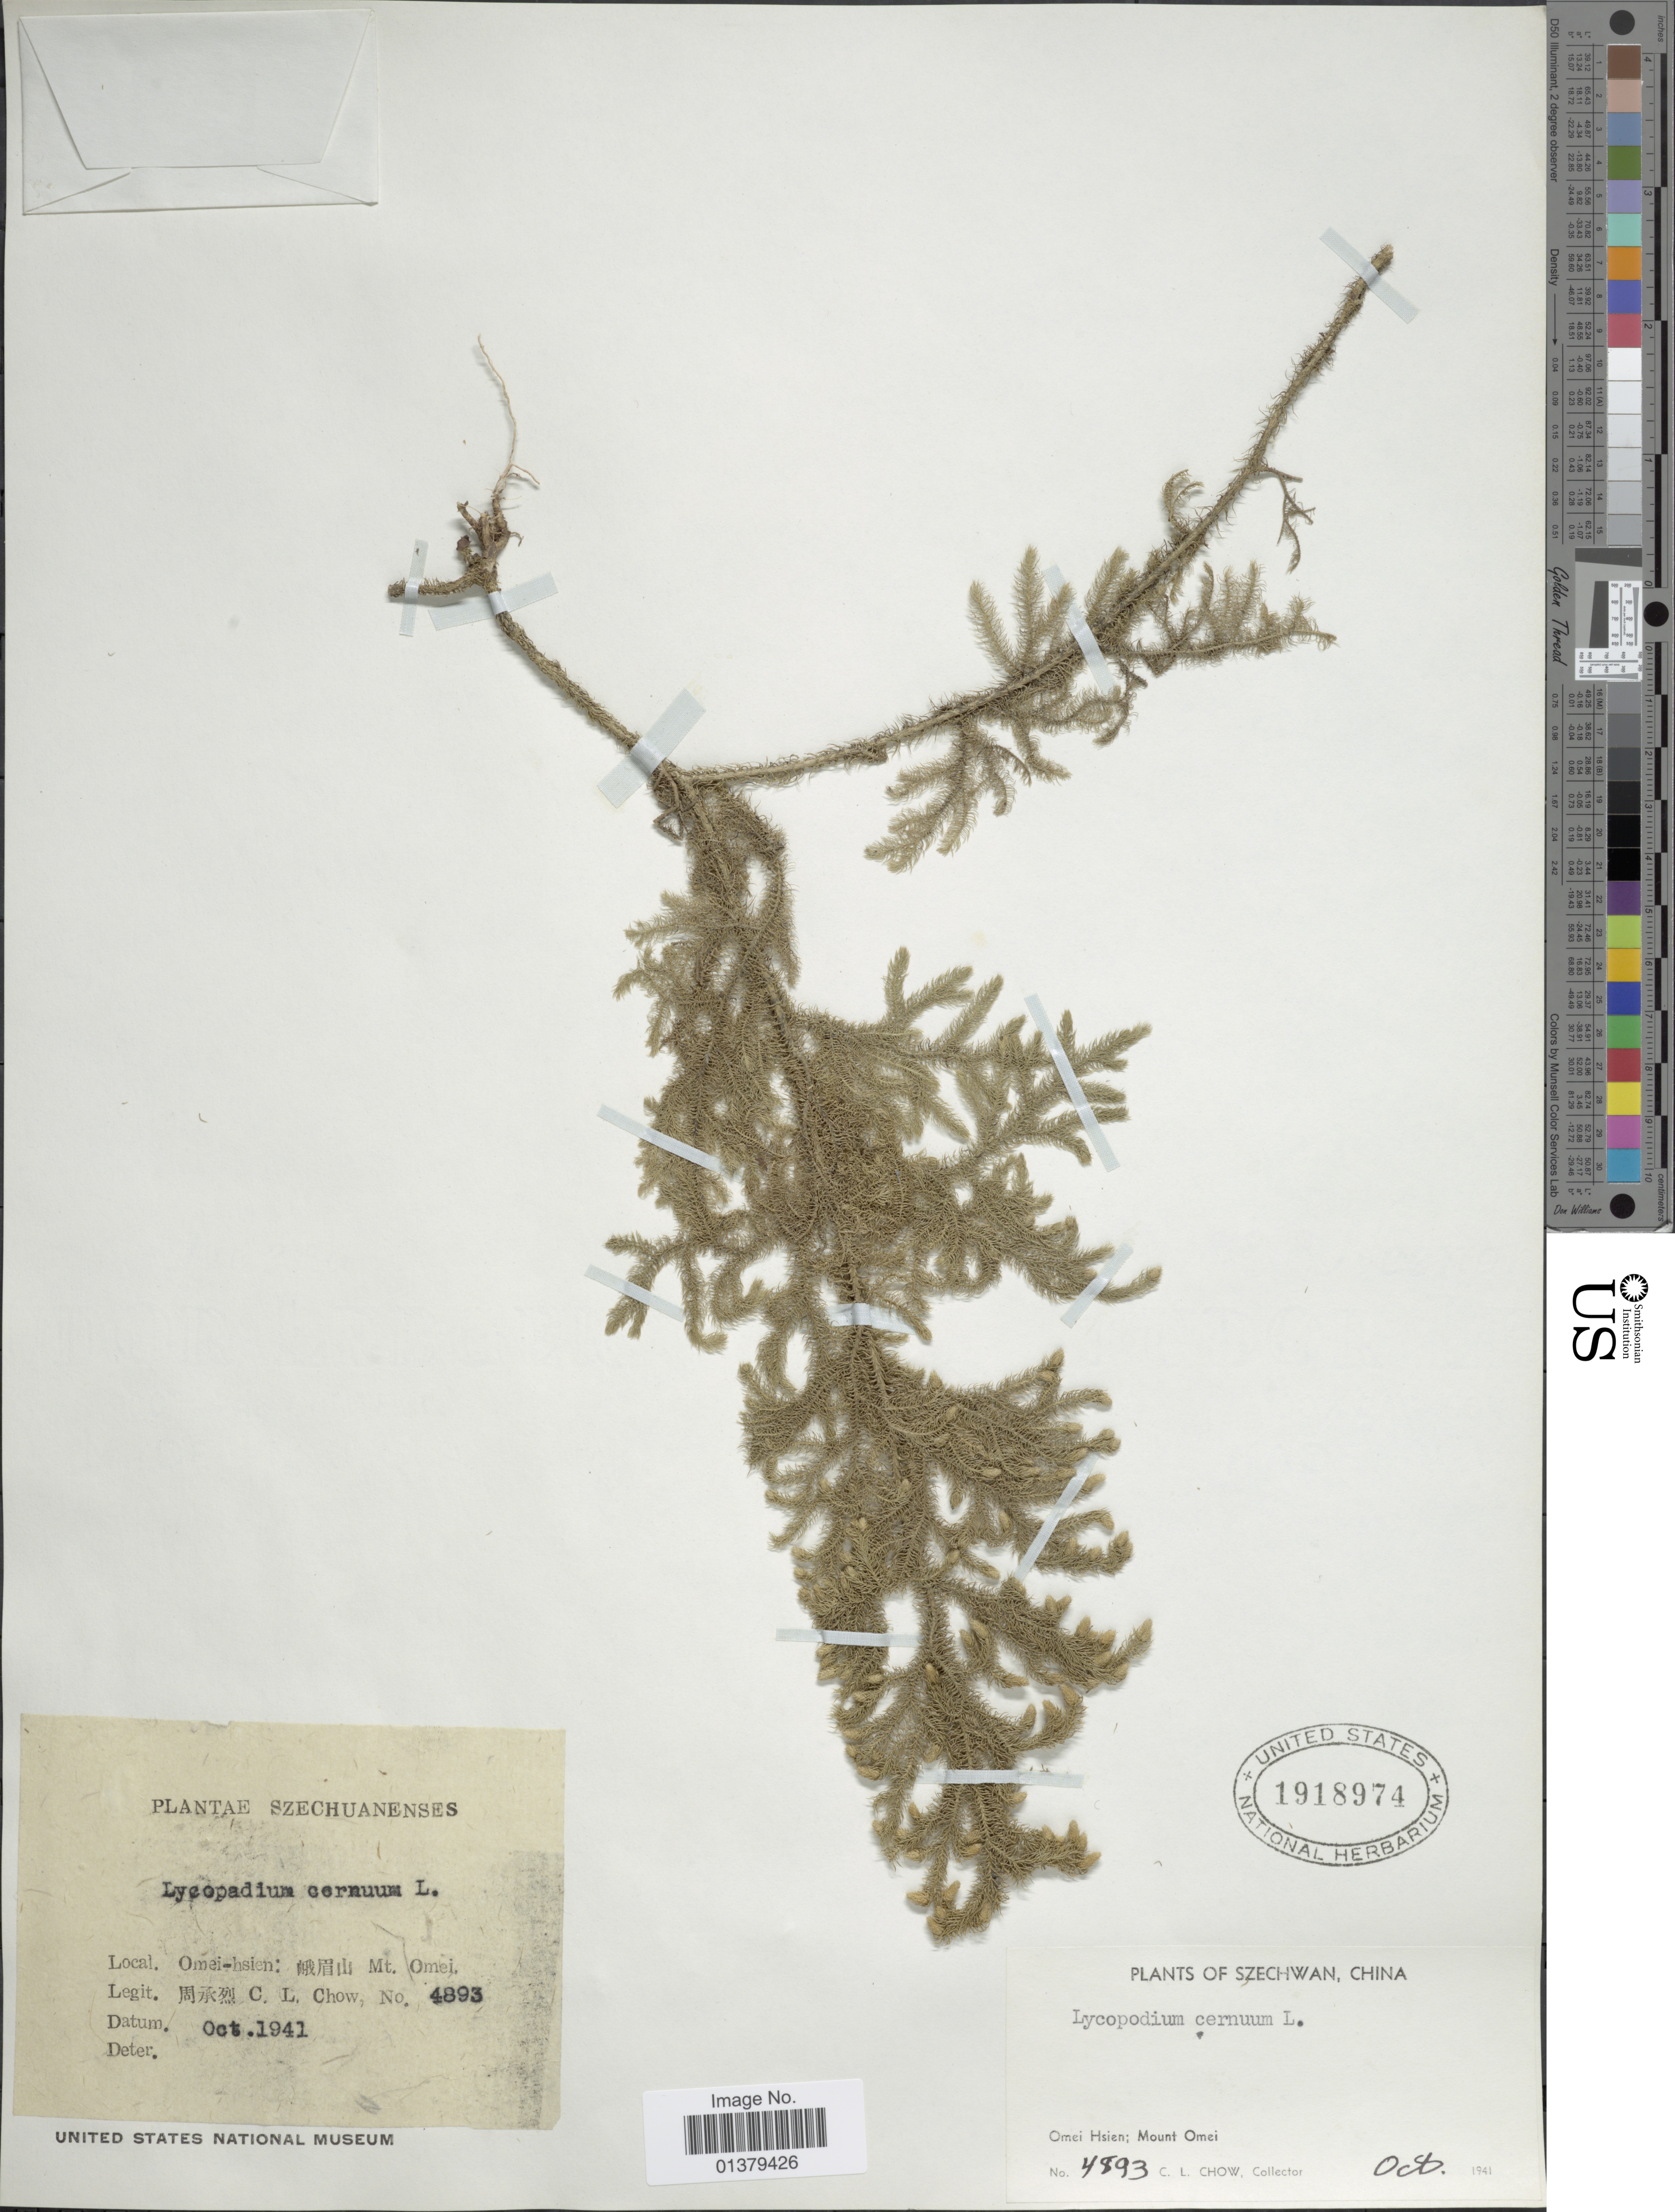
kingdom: Plantae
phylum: Tracheophyta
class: Lycopodiopsida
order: Lycopodiales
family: Lycopodiaceae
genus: Palhinhaea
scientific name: Palhinhaea cernua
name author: (L.) Vasc. & Franco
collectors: C. Chow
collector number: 4893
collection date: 1941-10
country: China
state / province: Sichuan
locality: Szechwan, Omei Hsien; Mount Omei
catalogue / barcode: US 1918974